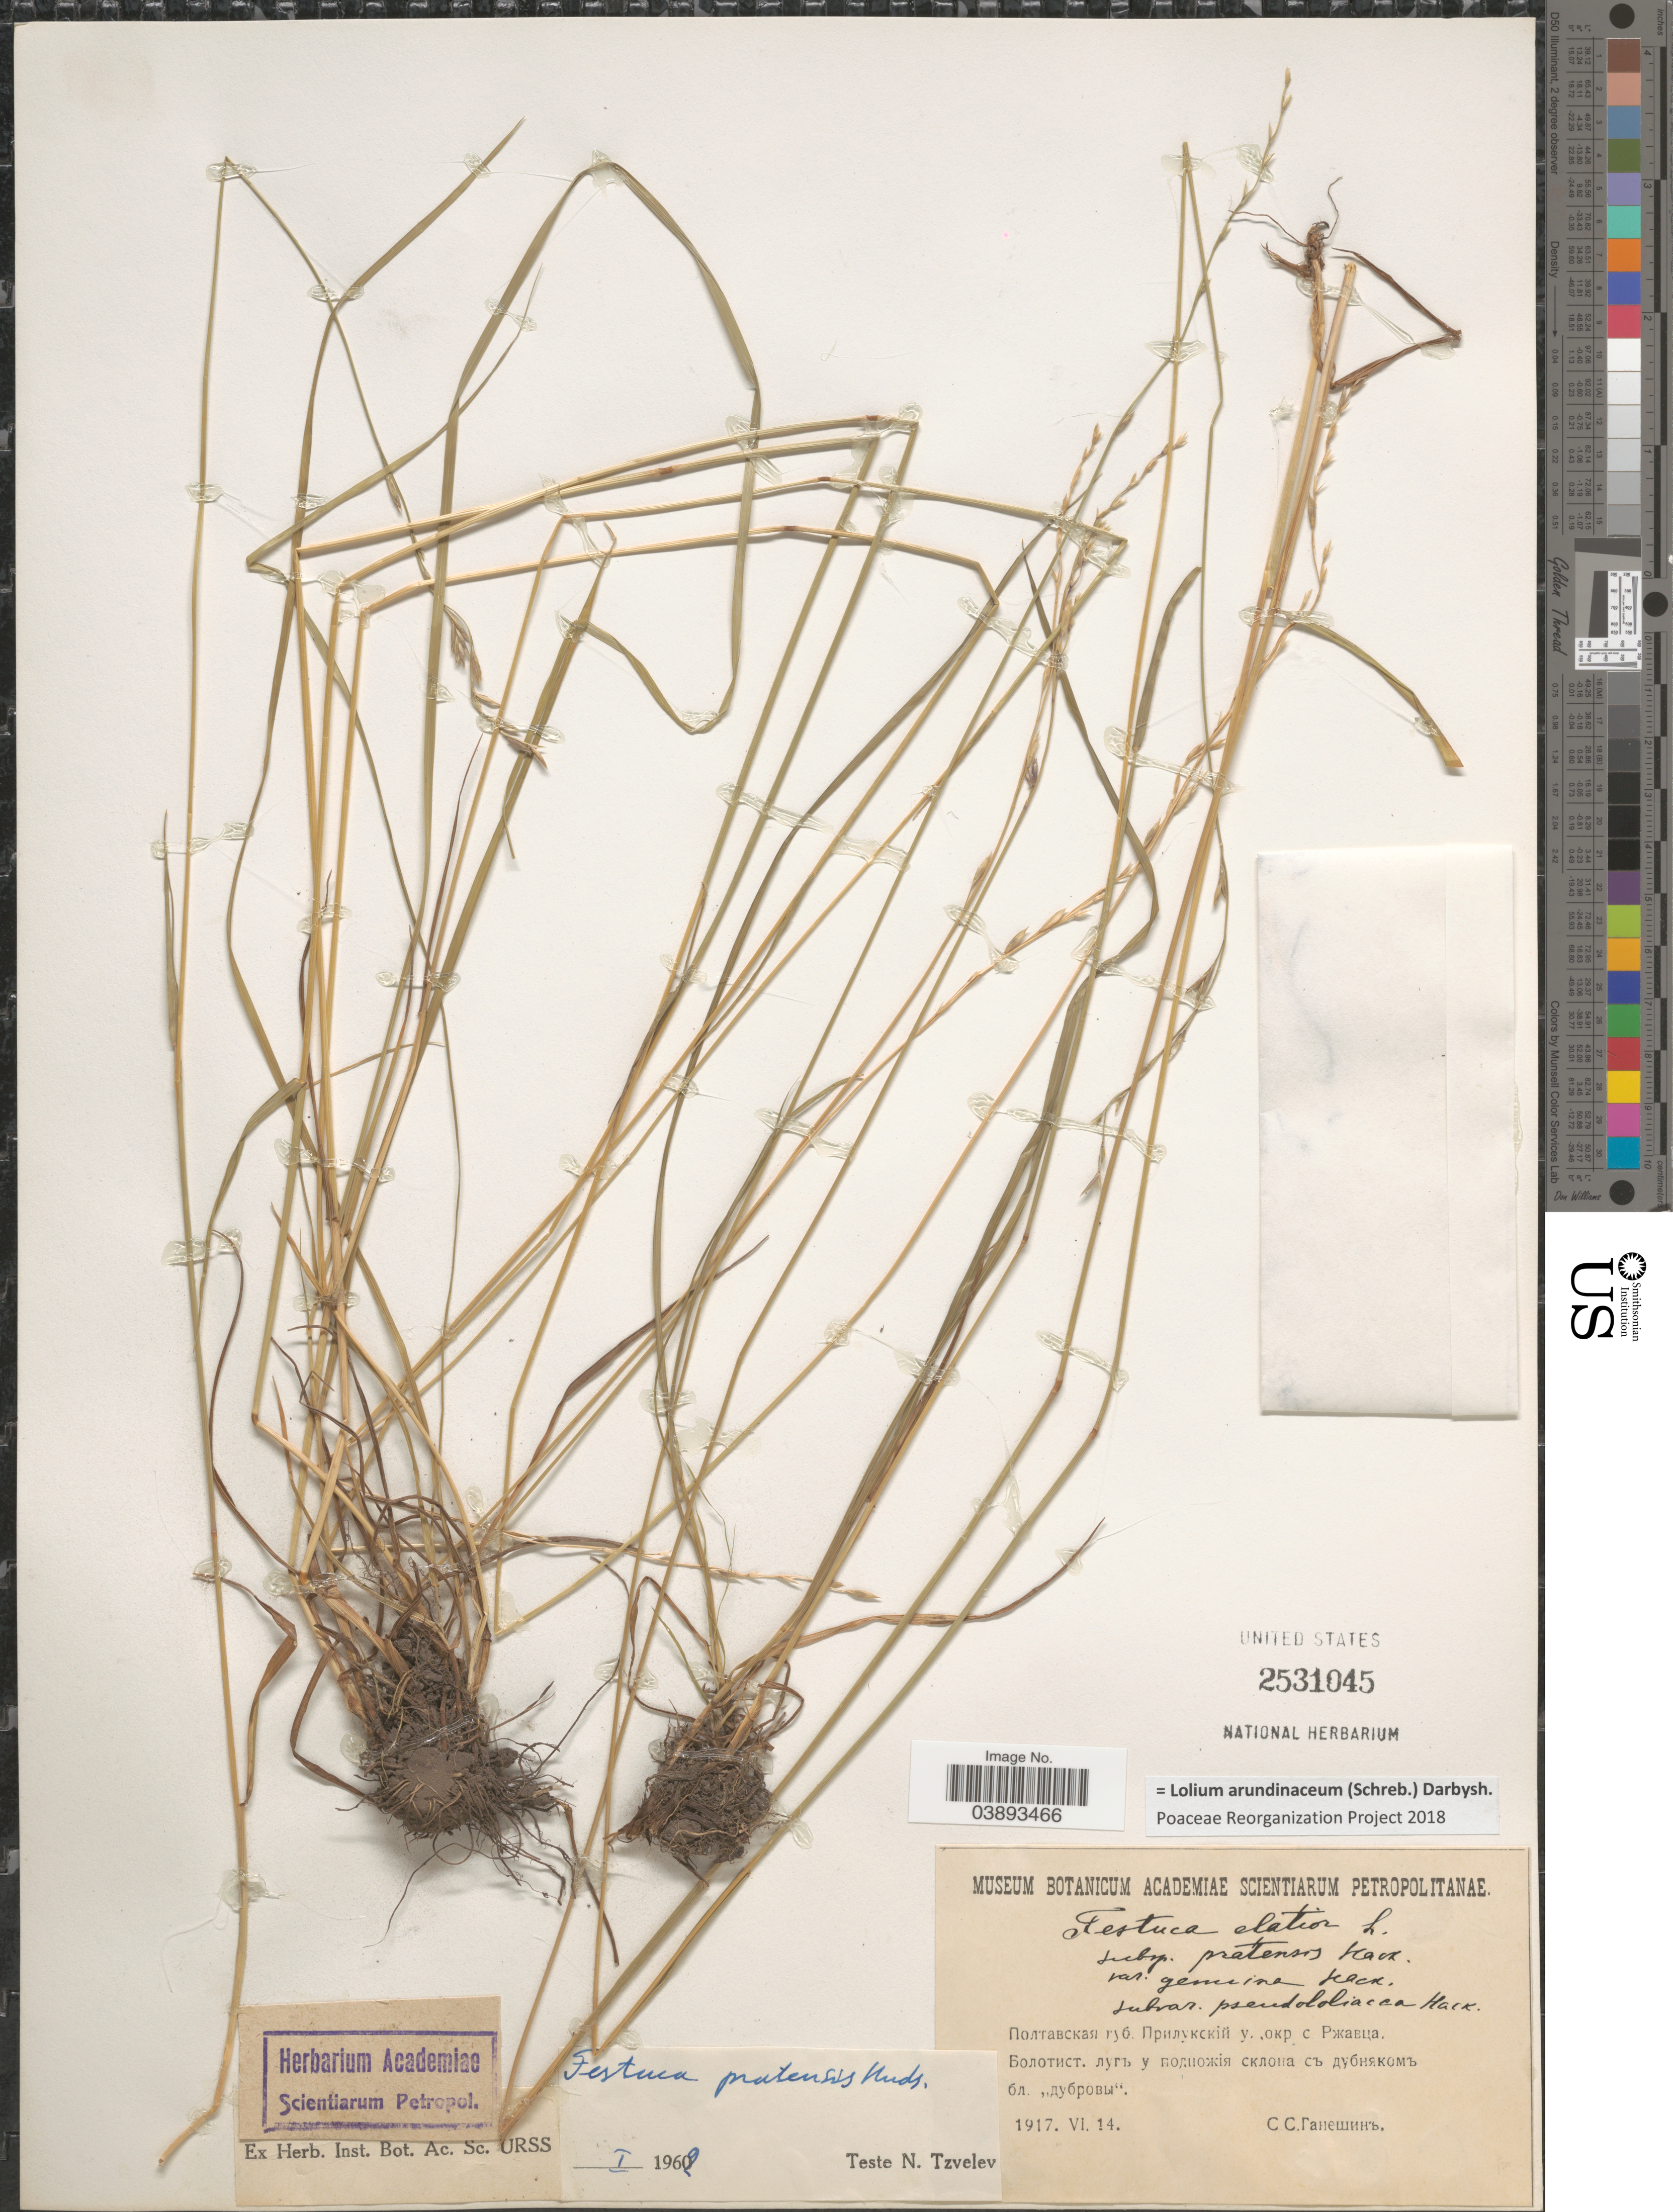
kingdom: Plantae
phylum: Tracheophyta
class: Liliopsida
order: Poales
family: Poaceae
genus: Lolium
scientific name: Lolium arundinaceum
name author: (Schreb.) Darbysh.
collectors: S. Ganeshin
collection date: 1917-06-14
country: Ukraine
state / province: Chernihiv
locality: District Prylutskyi, vicinity of village Rzhavtsa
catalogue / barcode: US 2531045